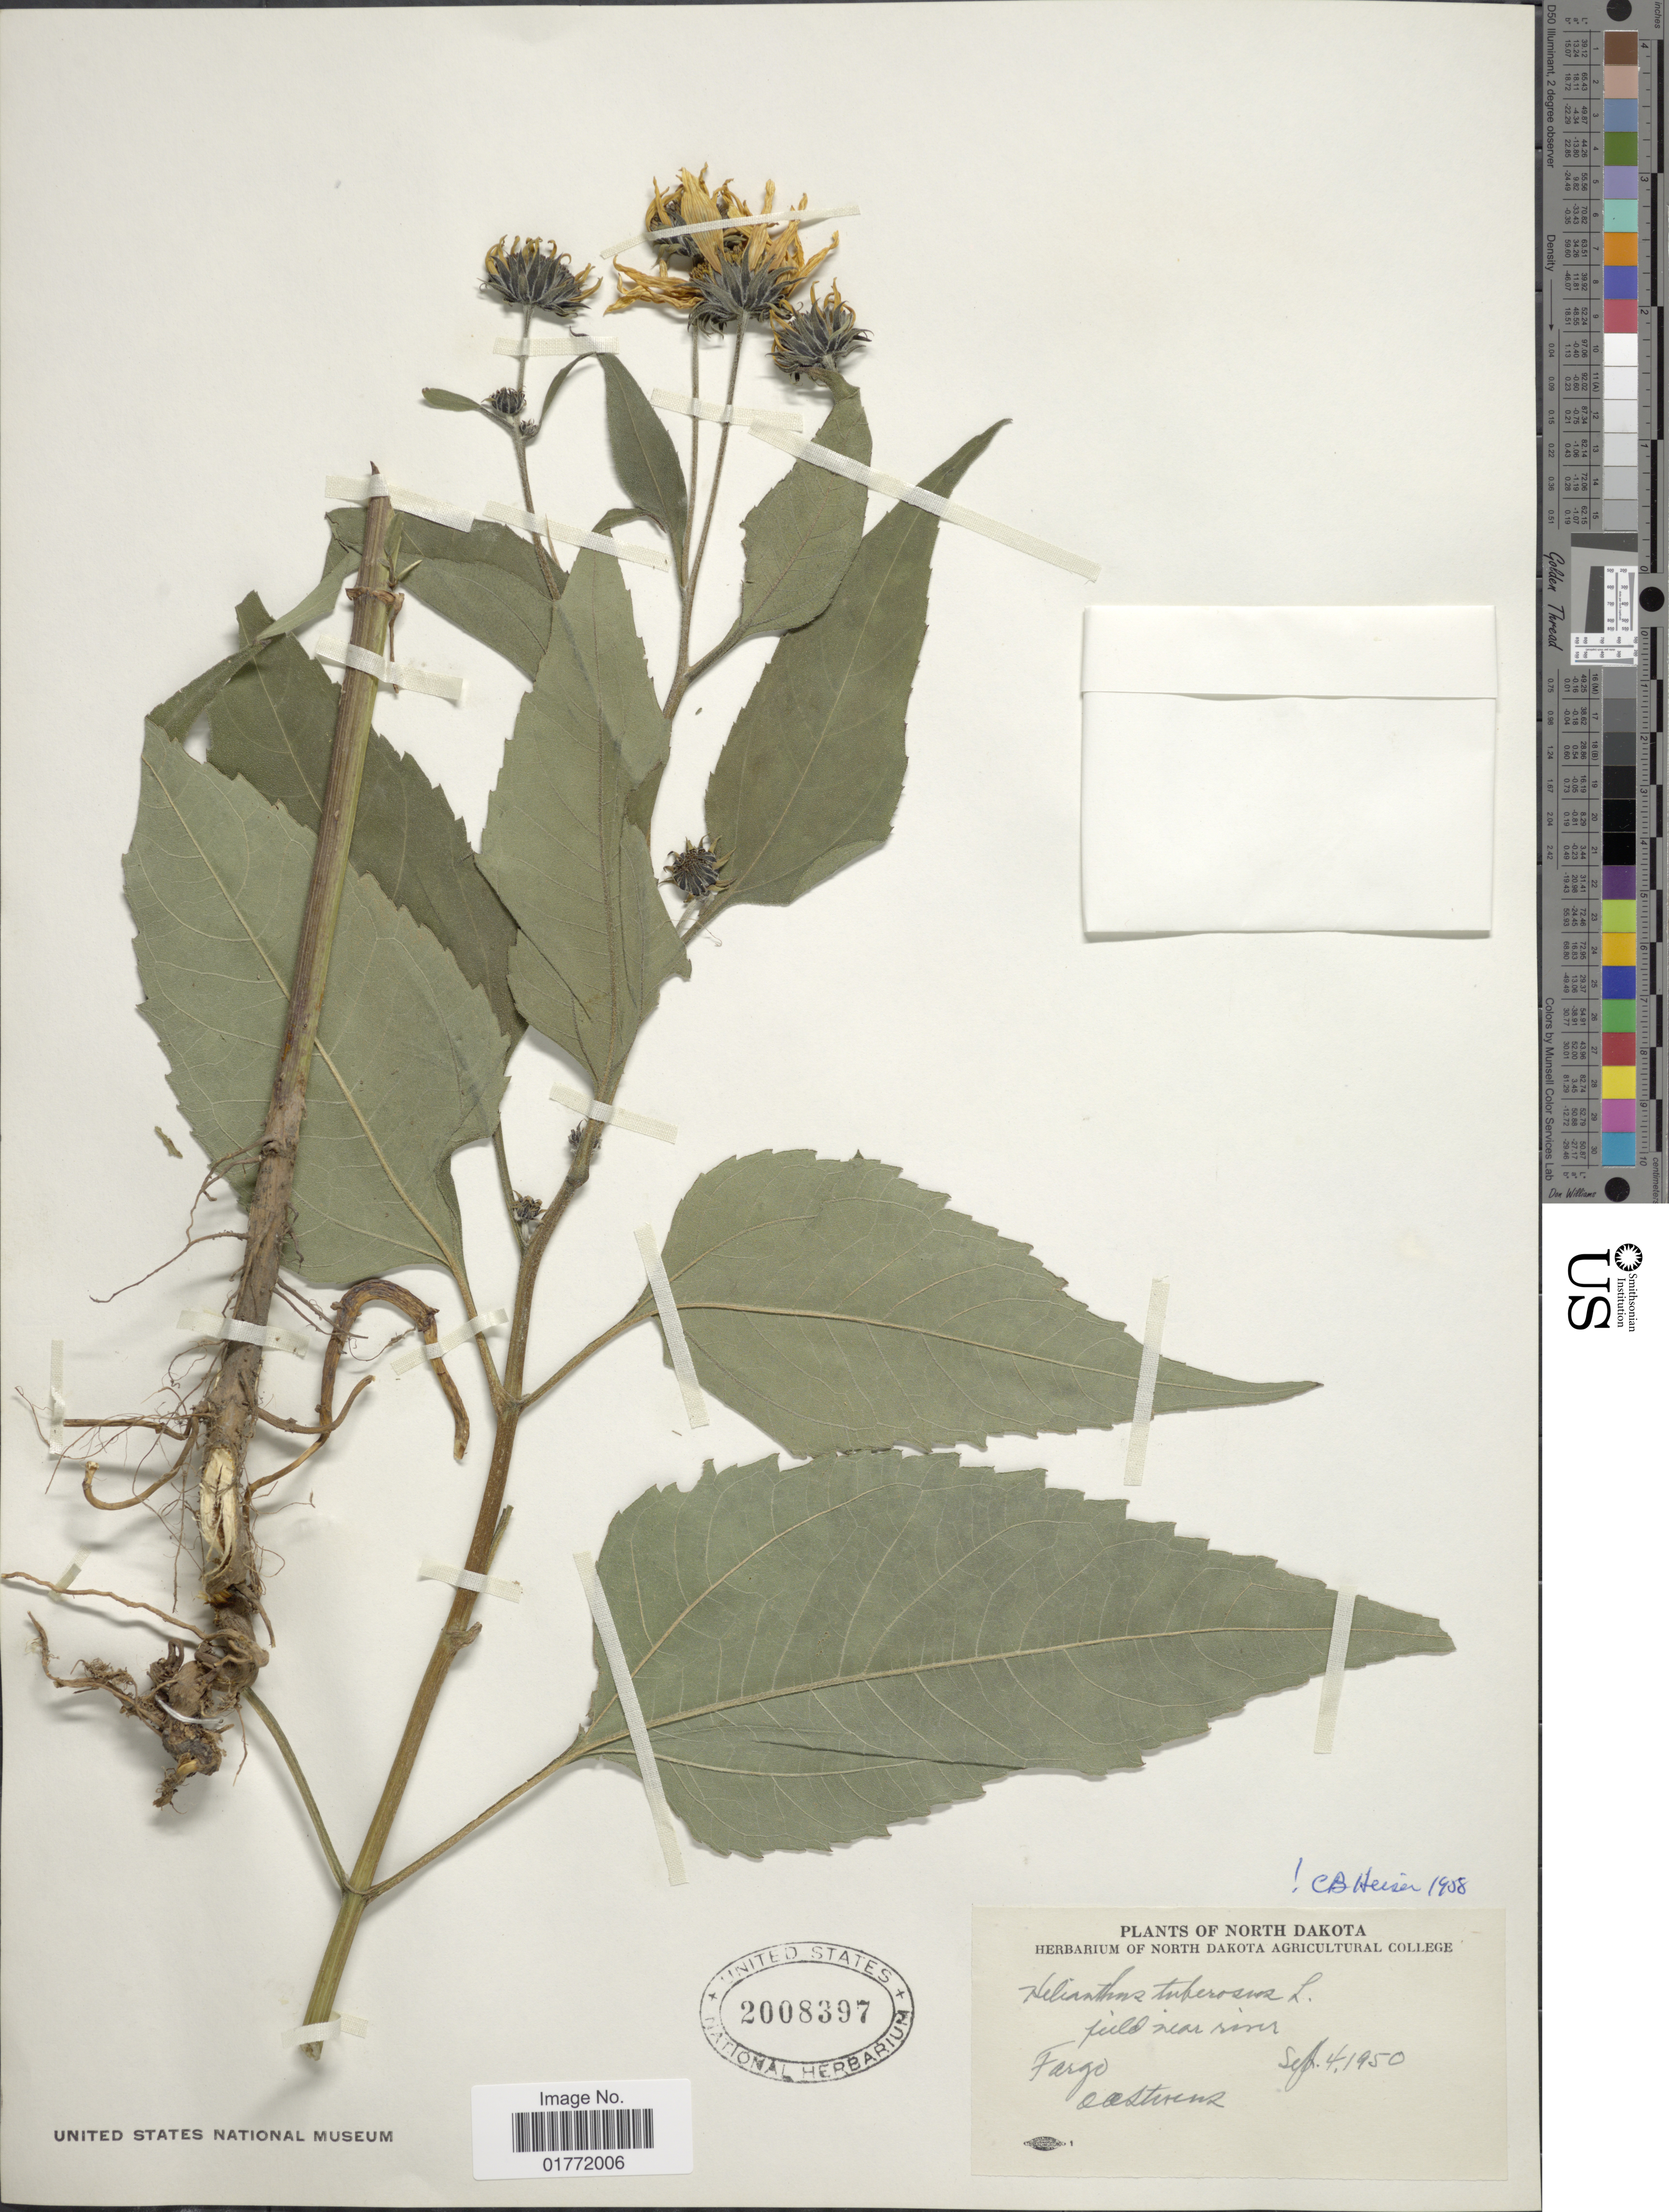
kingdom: Plantae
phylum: Tracheophyta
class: Magnoliopsida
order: Asterales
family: Asteraceae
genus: Helianthus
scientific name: Helianthus tuberosus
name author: L.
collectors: O. A. Stevens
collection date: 1950-09-04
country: United States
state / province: North Dakota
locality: Fargo. North Dakota.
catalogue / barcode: US 2008397